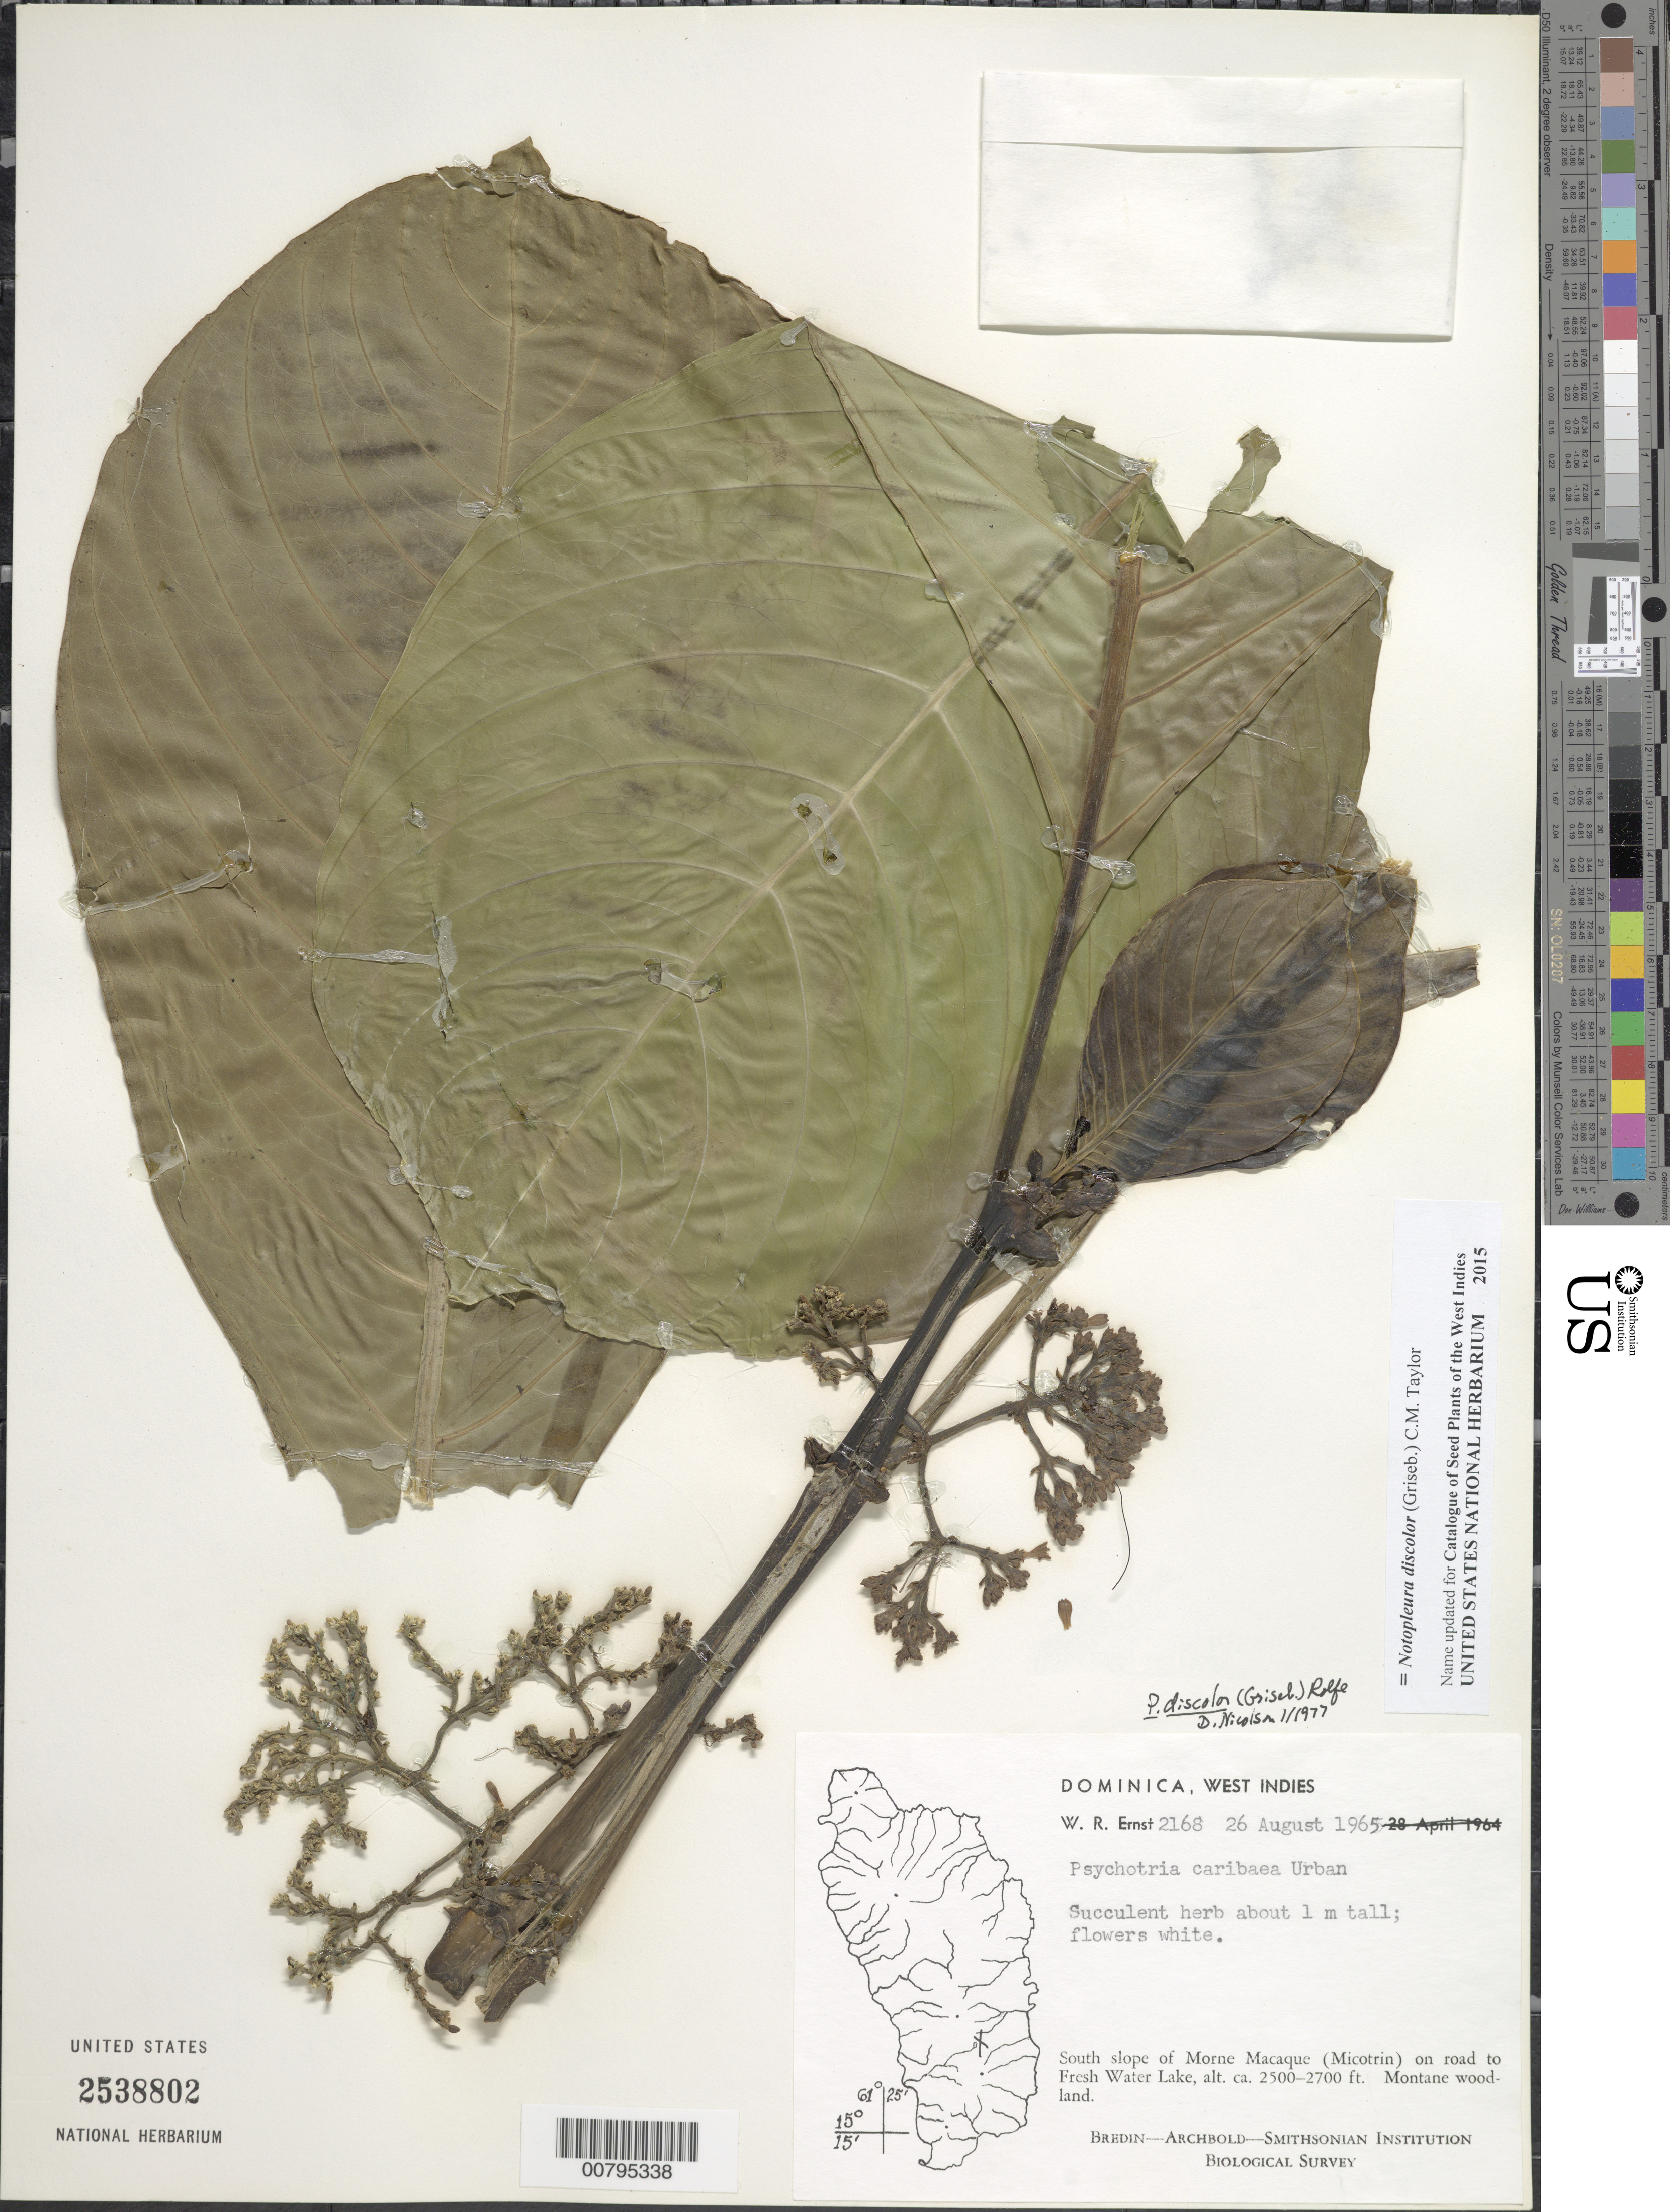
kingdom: Plantae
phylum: Tracheophyta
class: Magnoliopsida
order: Gentianales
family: Rubiaceae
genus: Notopleura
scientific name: Notopleura discolor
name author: (Griseb.) C.M. Taylor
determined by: Nicolson, Dan H.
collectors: W. R. Ernst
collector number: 2168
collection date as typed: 26 Aug 1965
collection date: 1965-08-26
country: Dominica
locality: South slope of Morne Macaque (Micotrin) on road to Fresh Water Lake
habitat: Along road, on slope of morne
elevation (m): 762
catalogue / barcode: US 2538802